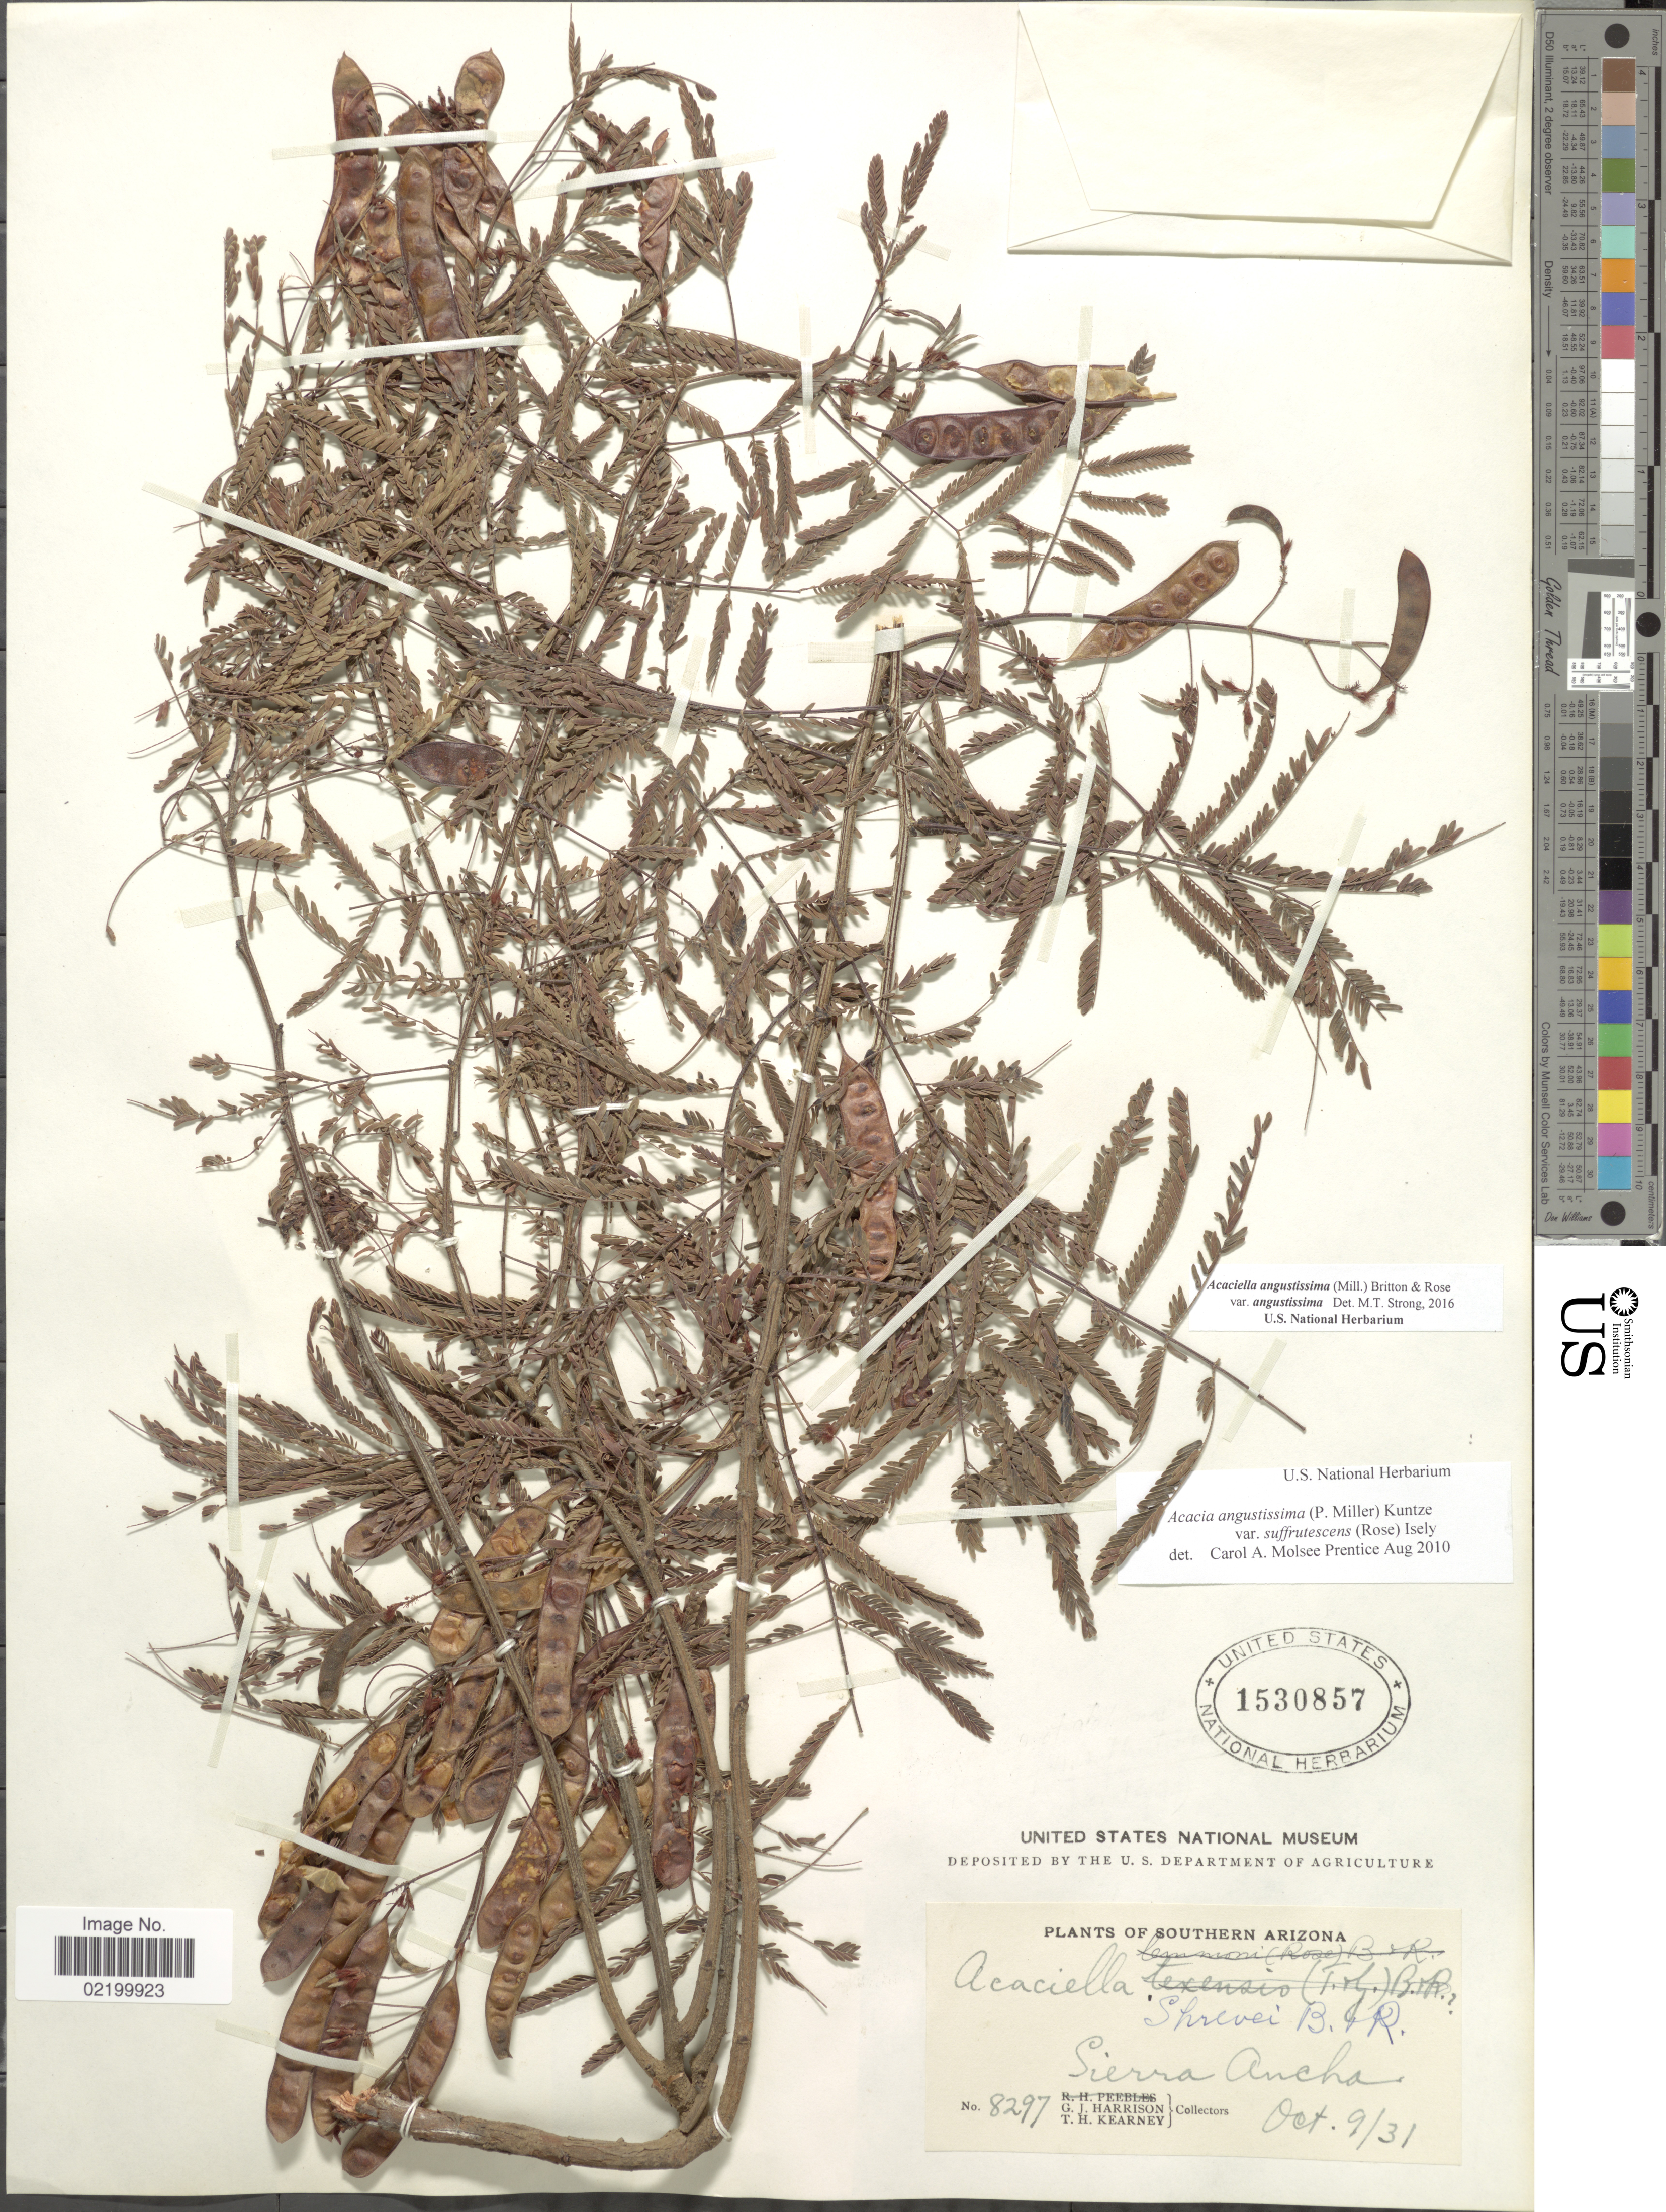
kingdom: Plantae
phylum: Tracheophyta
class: Magnoliopsida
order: Fabales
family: Fabaceae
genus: Acaciella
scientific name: Acaciella angustissima var. angustissima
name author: (Mill.) Britton & Rose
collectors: G. J. Harrison & T. H. Kearney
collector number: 8297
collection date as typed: Transcribed d/m/y: 9/10/31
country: United States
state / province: Arizona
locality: Southern Arizona. Sierra Ancha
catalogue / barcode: US 1530857